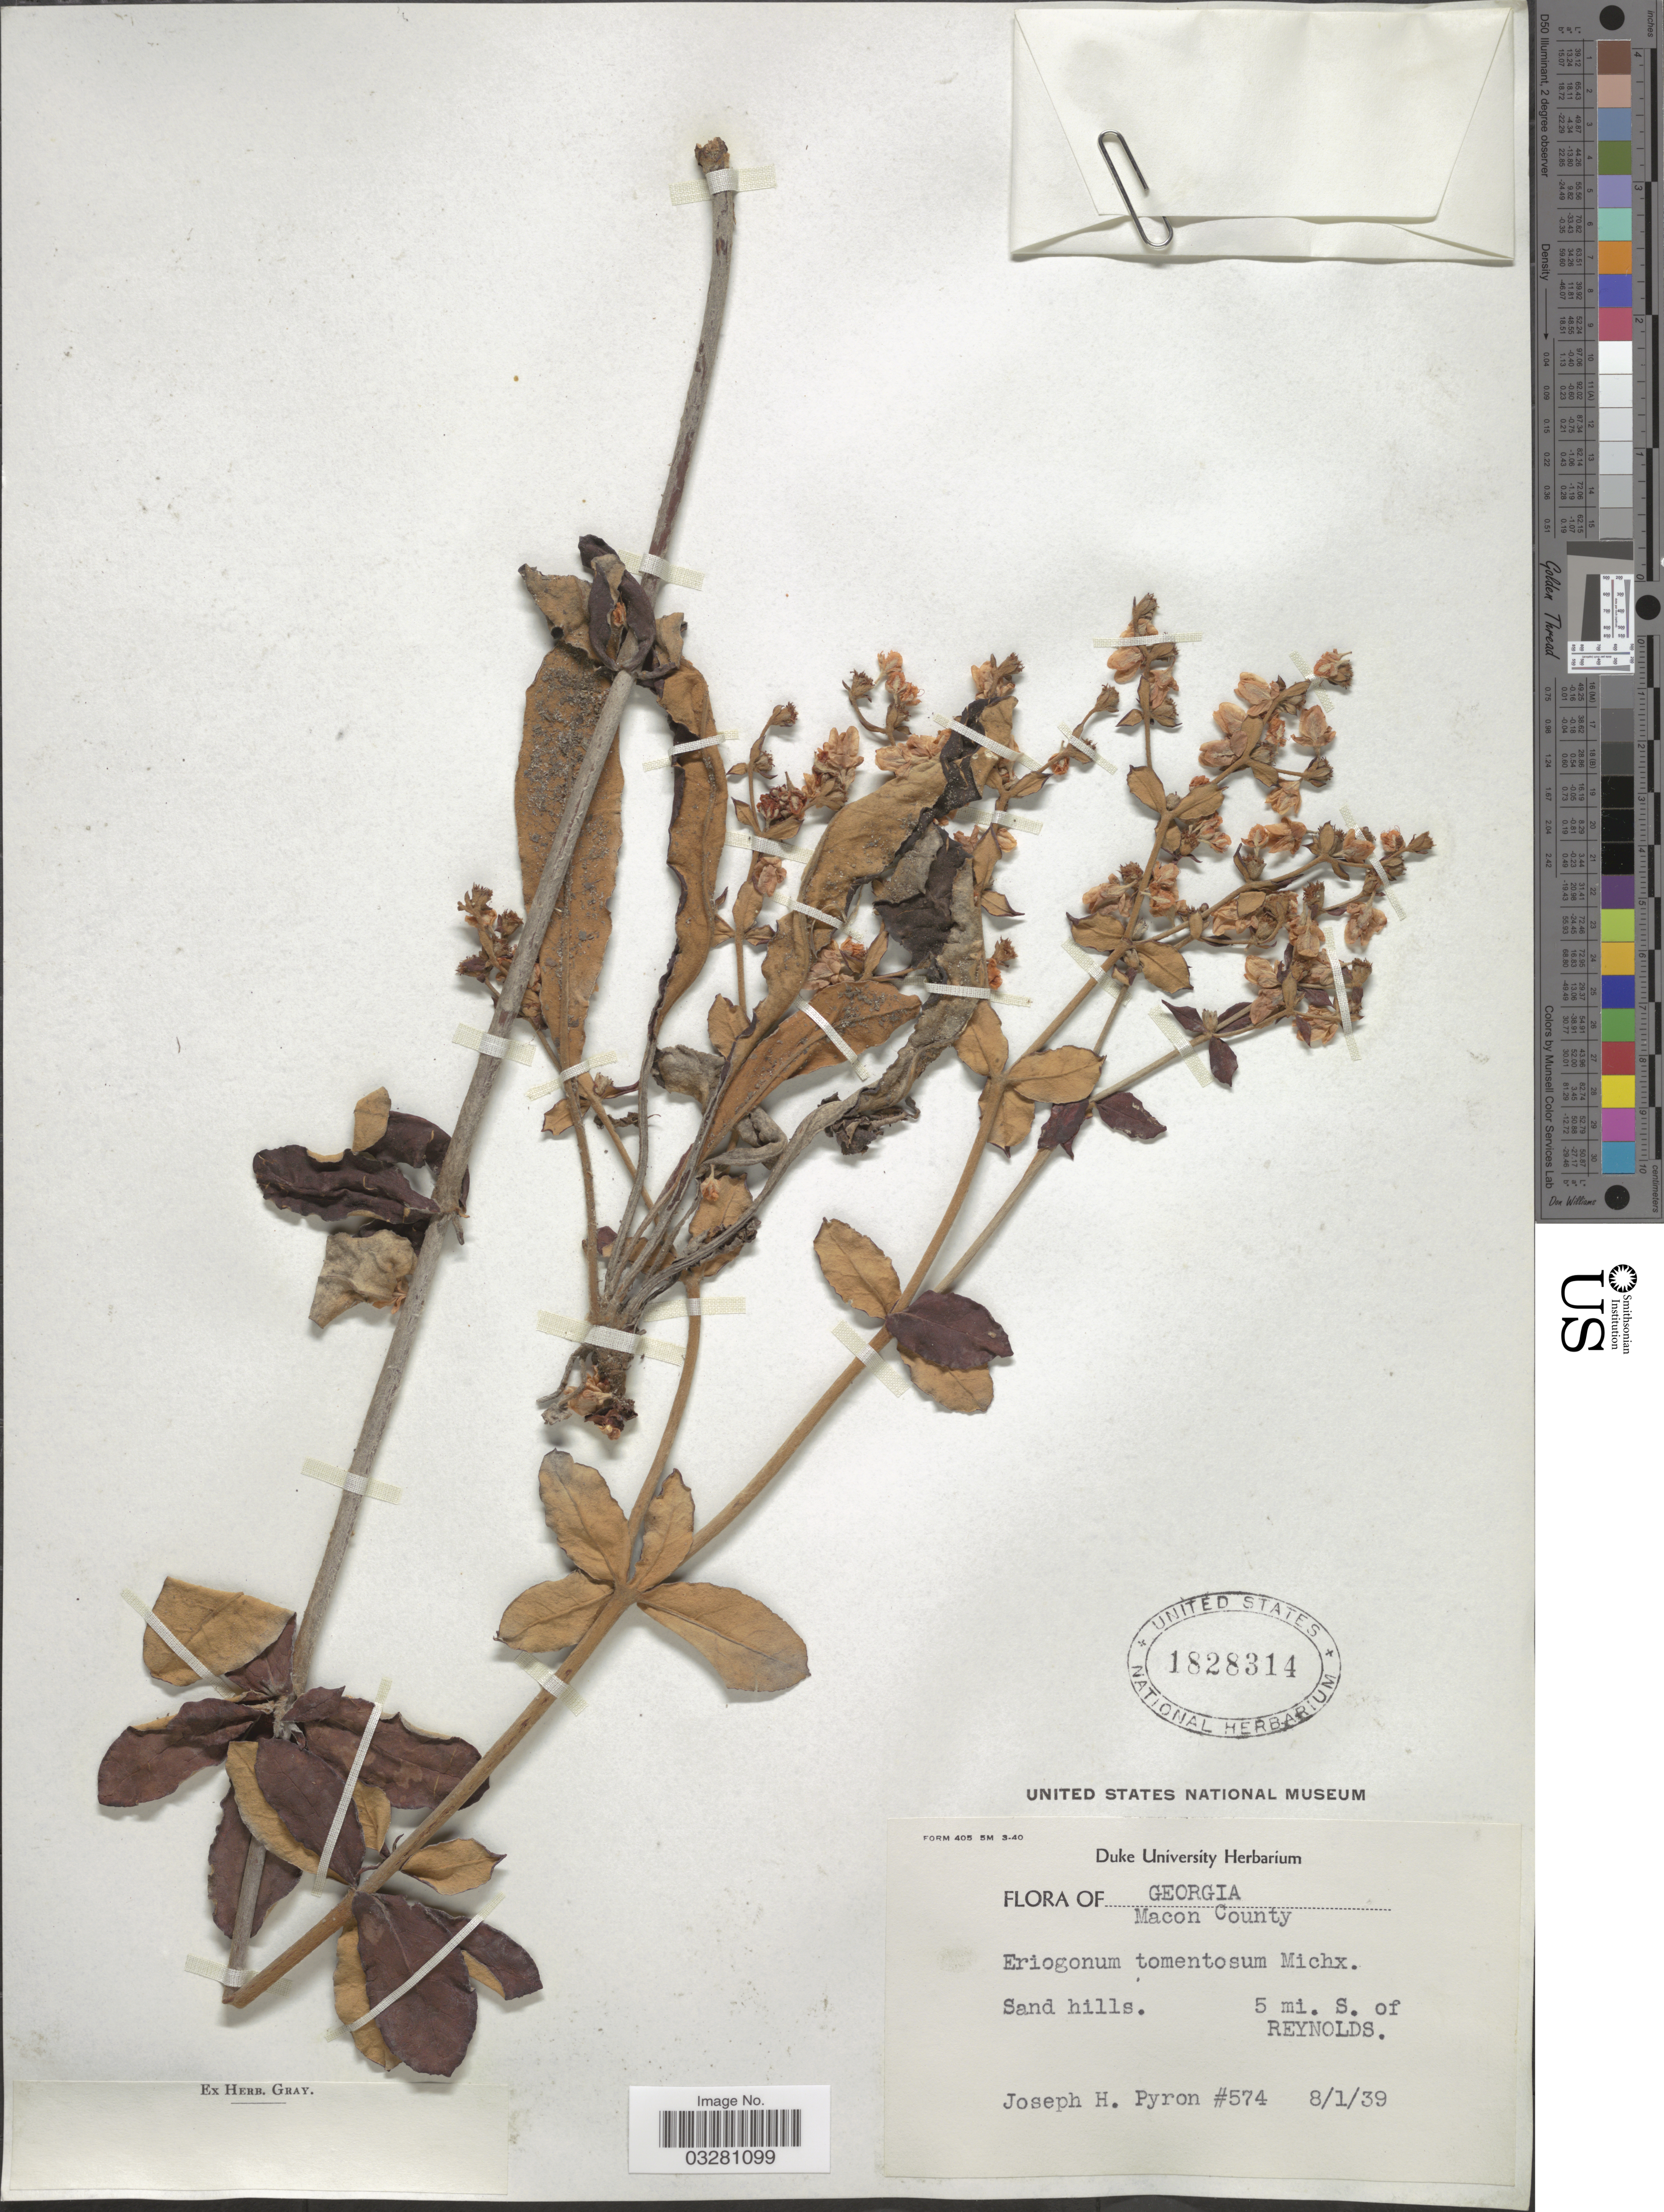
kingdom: Plantae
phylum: Tracheophyta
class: Magnoliopsida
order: Caryophyllales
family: Polygonaceae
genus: Eriogonum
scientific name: Eriogonum tomentosum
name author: Michx.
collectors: J. H. Pyron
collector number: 574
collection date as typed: Transcribed d/m/y: 1/8/39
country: United States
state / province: Georgia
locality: Macon County. 5 mi. S. of Reynolds.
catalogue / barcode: US 1828314